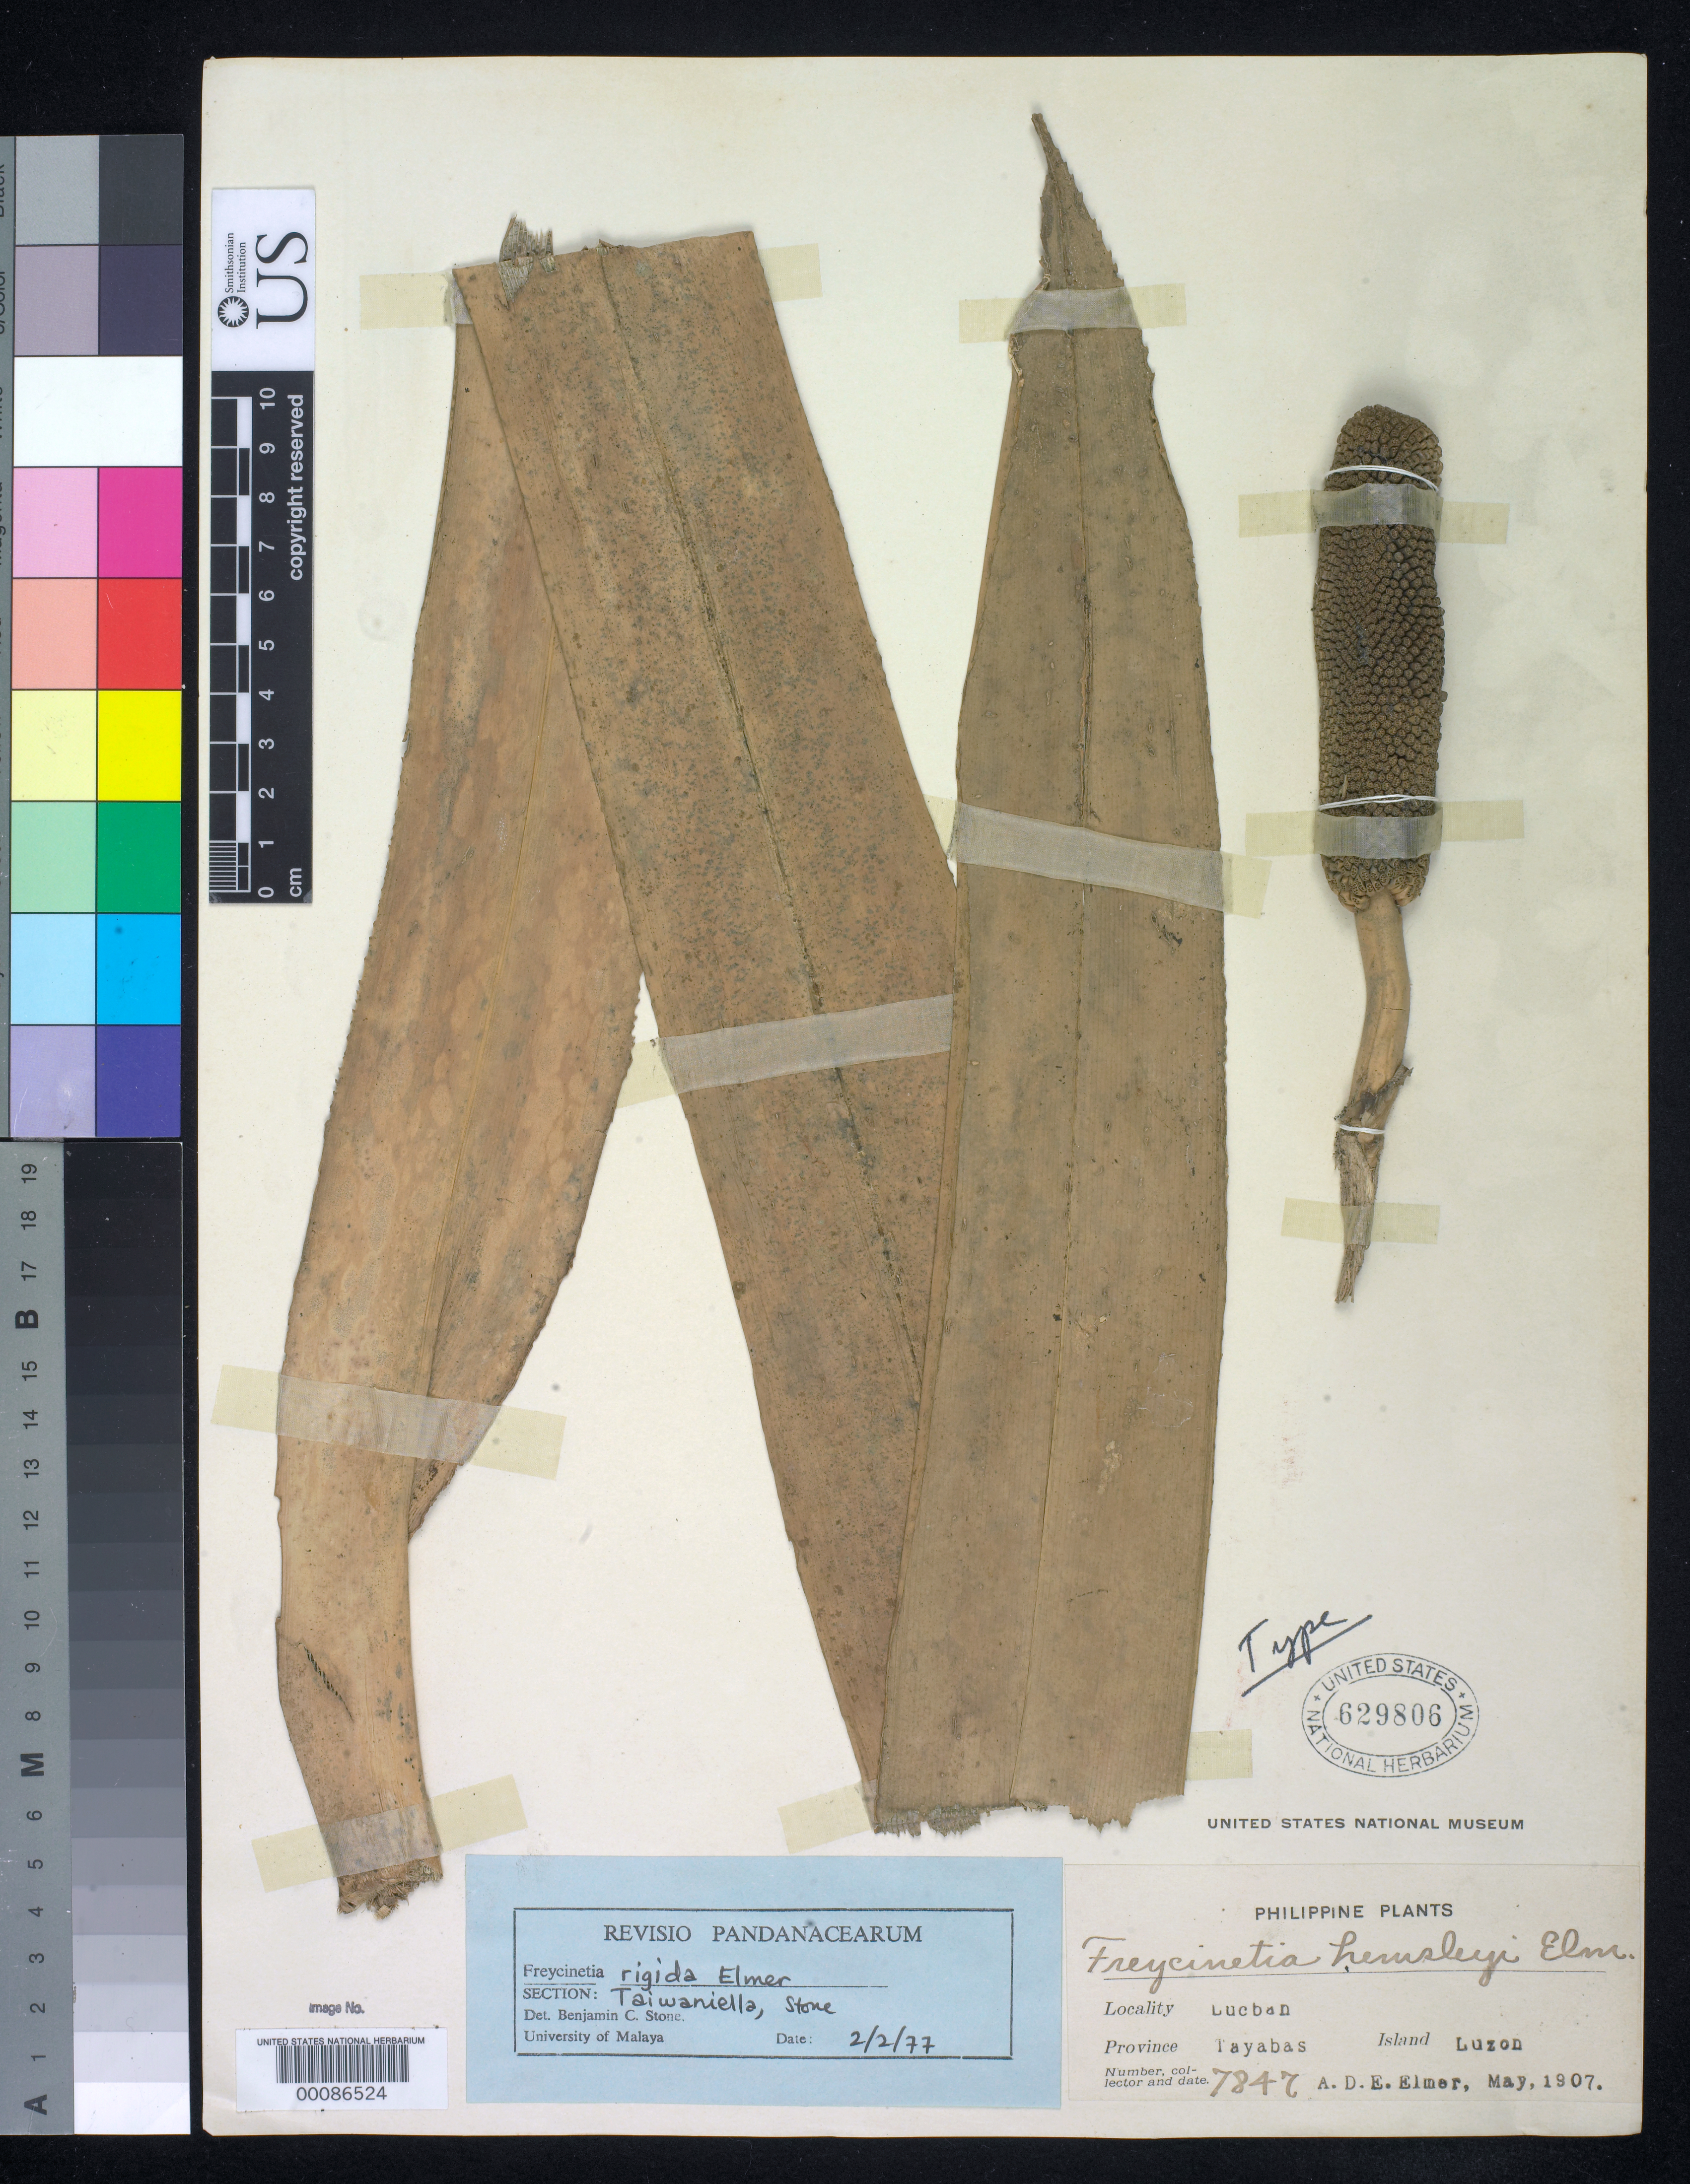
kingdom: Plantae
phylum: Tracheophyta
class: Liliopsida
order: Pandanales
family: Pandanaceae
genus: Freycinetia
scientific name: Freycinetia hemsleyi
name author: Elmer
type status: Isotype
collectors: A. D. E. Elmer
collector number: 7847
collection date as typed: May 1907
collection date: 1907-05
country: Philippines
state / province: Calabarzon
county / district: Quezon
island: Luzon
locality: Lucban, Province of Tayabas, Luzon.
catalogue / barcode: US 629806